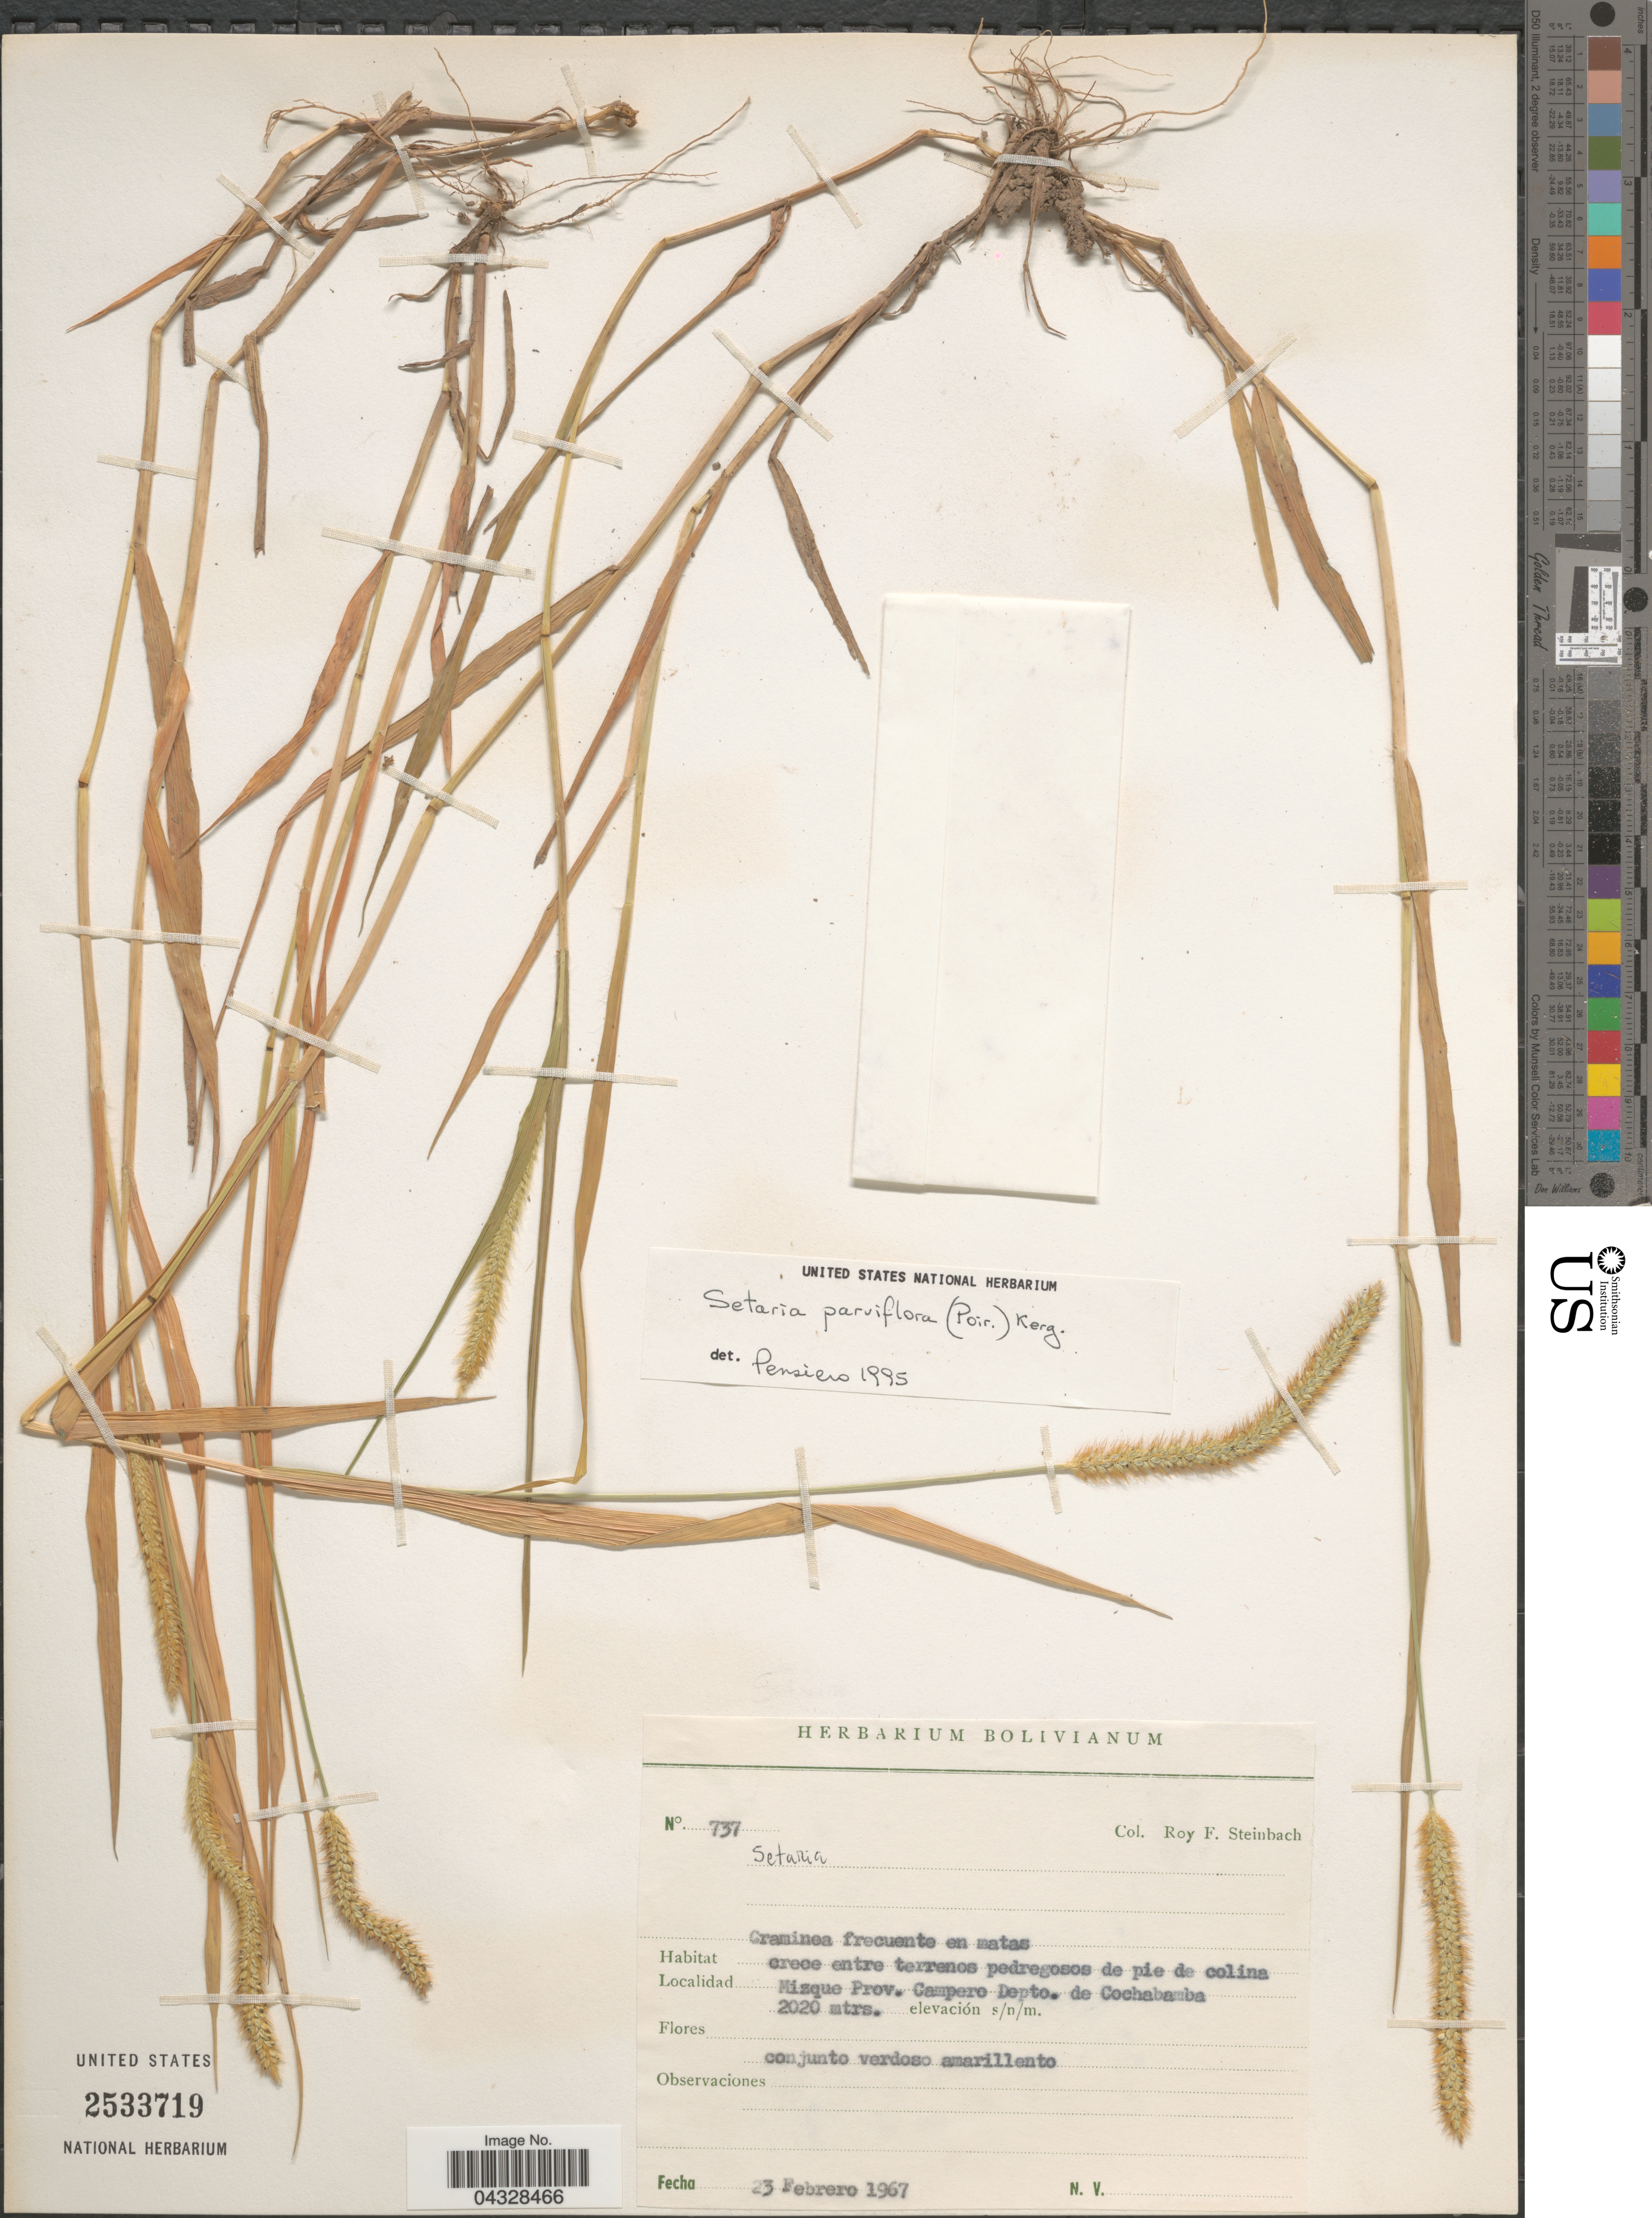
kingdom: Plantae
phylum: Tracheophyta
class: Liliopsida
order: Poales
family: Poaceae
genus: Setaria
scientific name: Setaria parviflora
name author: (Poir.) Kerguélen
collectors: R. F. Steinbach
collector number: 737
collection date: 1967-02-23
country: Bolivia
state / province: Cochabamba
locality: Crece entre terrenos pedregosos de pie de colina Mizque Prov. Campero Depto. de Cochabamba.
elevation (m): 2020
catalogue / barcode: US 2533719